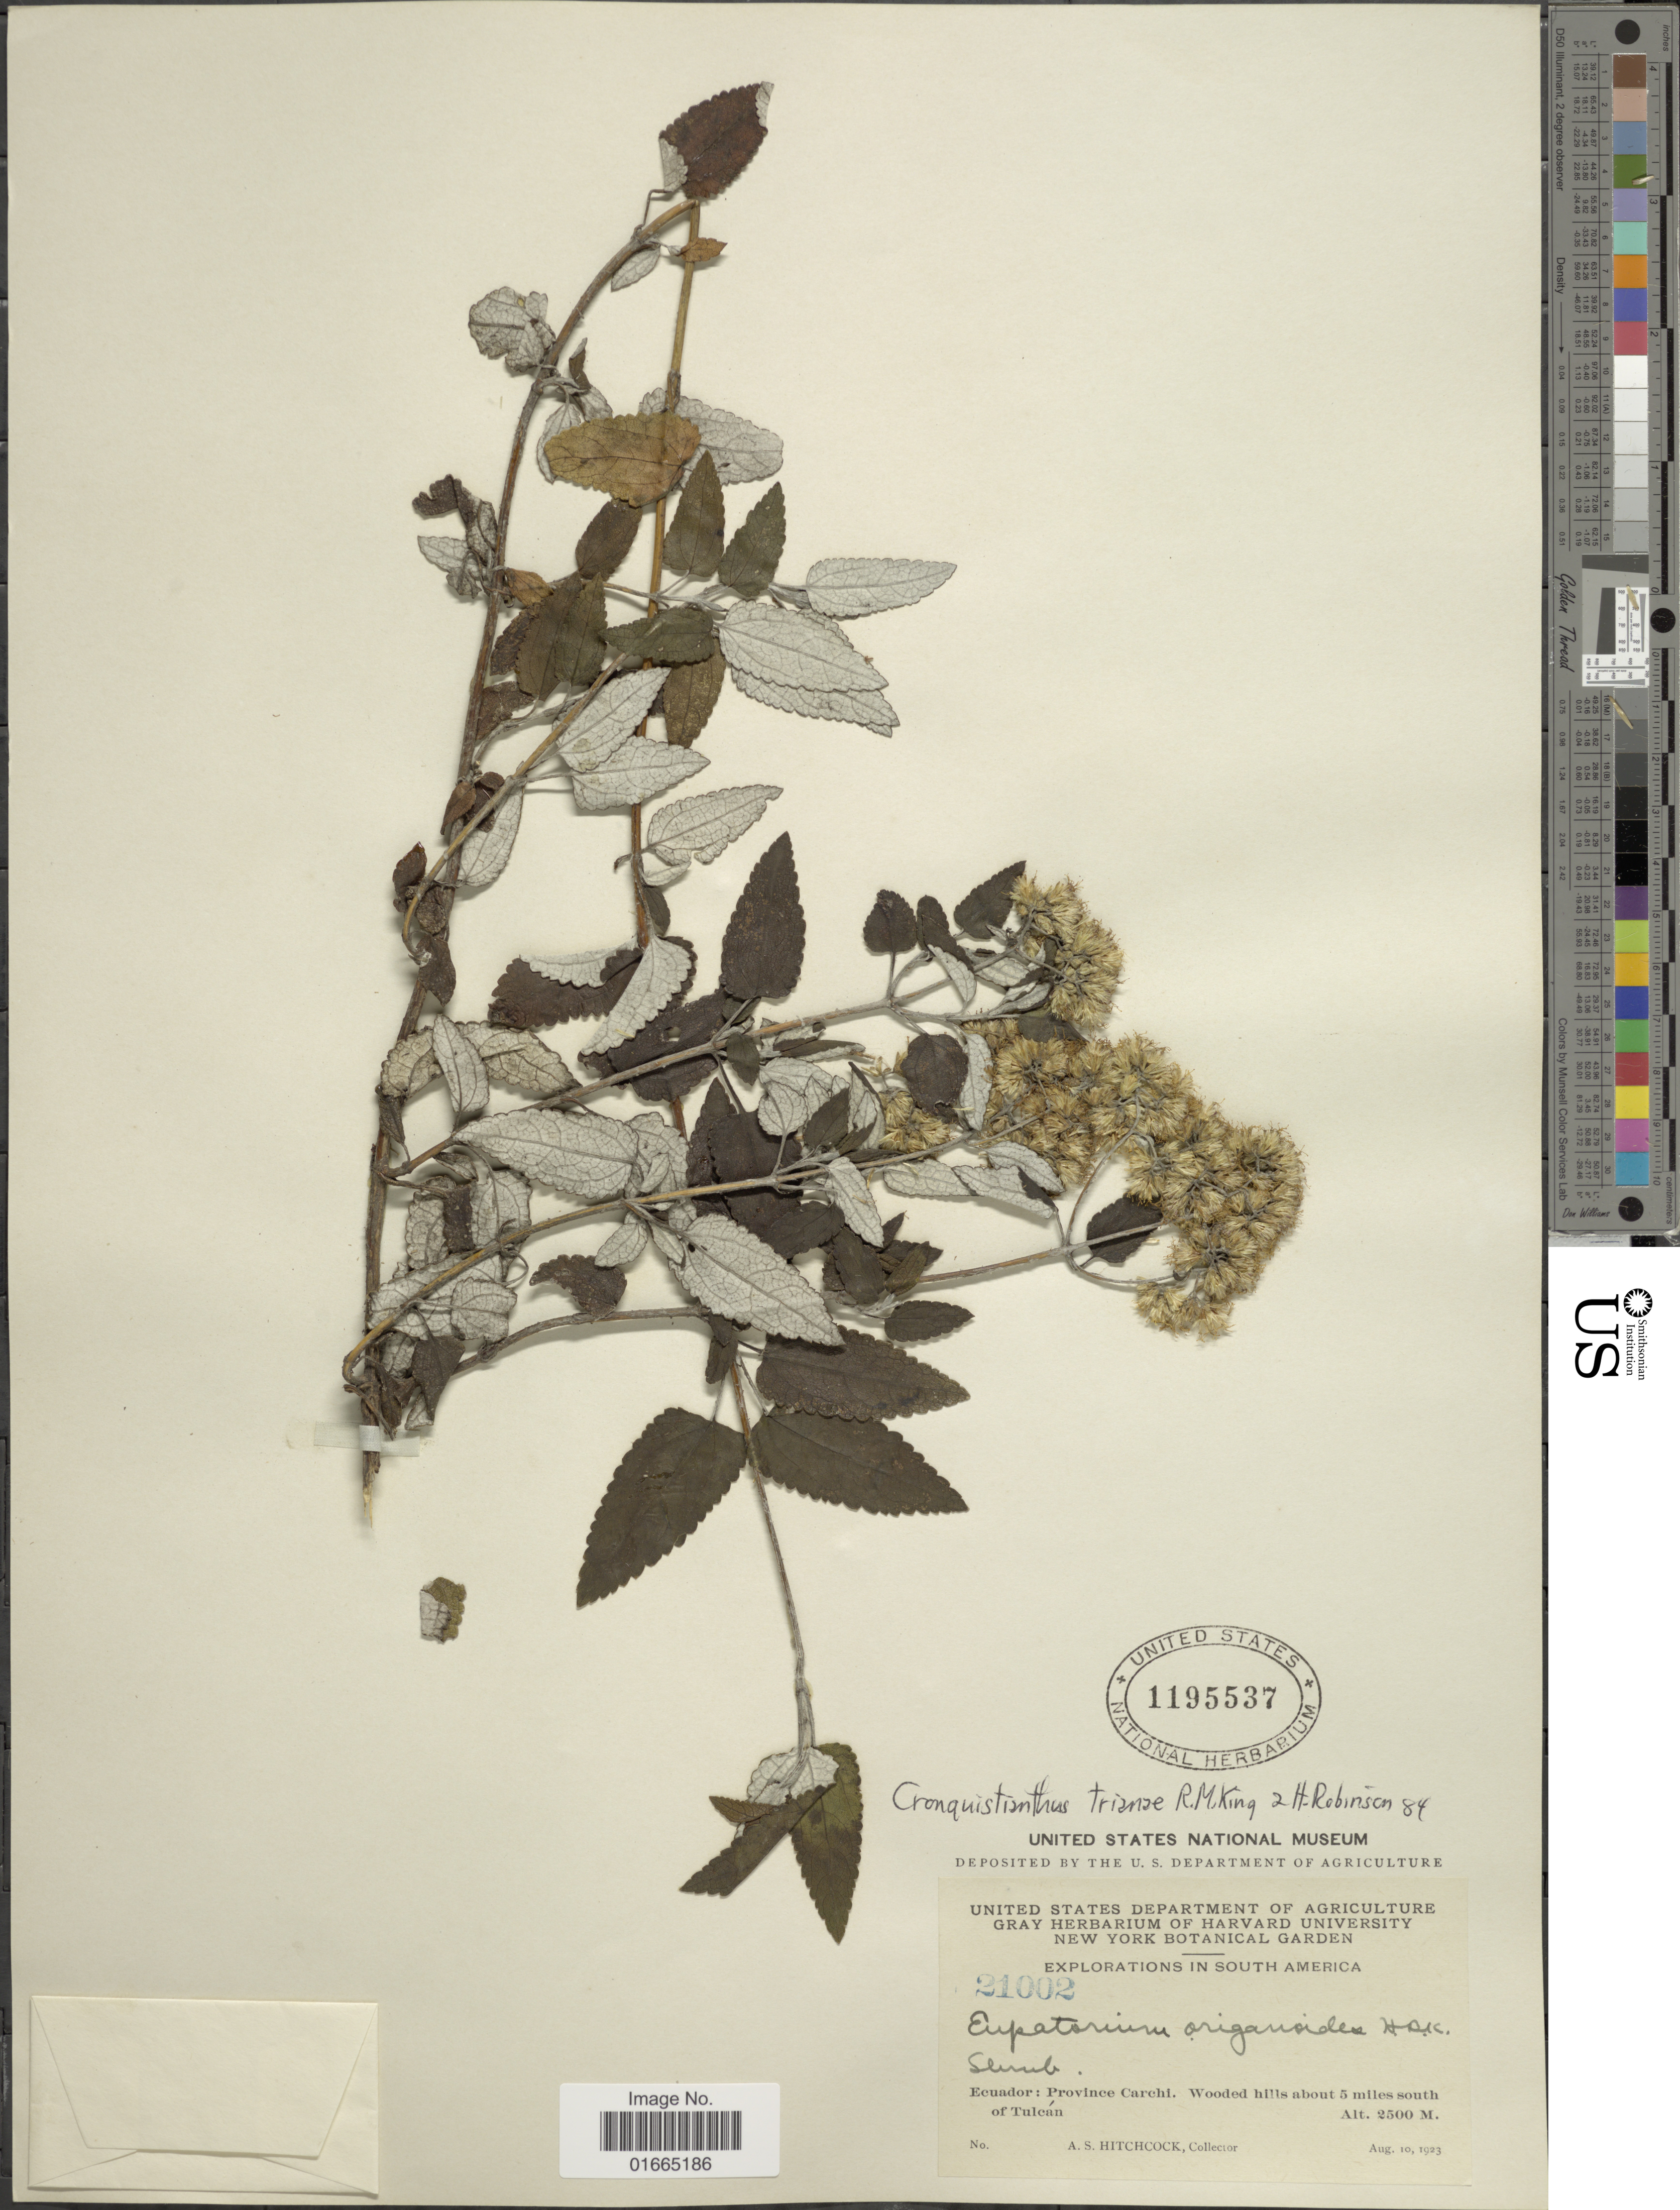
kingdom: Plantae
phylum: Tracheophyta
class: Magnoliopsida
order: Asterales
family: Asteraceae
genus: Cronquistianthus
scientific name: Cronquistianthus trianae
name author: R.M. King & H. Rob.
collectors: A. S. Hitchcock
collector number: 21002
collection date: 1923-08-10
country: Ecuador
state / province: Carchi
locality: Ecuador: Province Carchi. Wooded hills about 5 miles south of Tulcán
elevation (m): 2500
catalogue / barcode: US 1195537